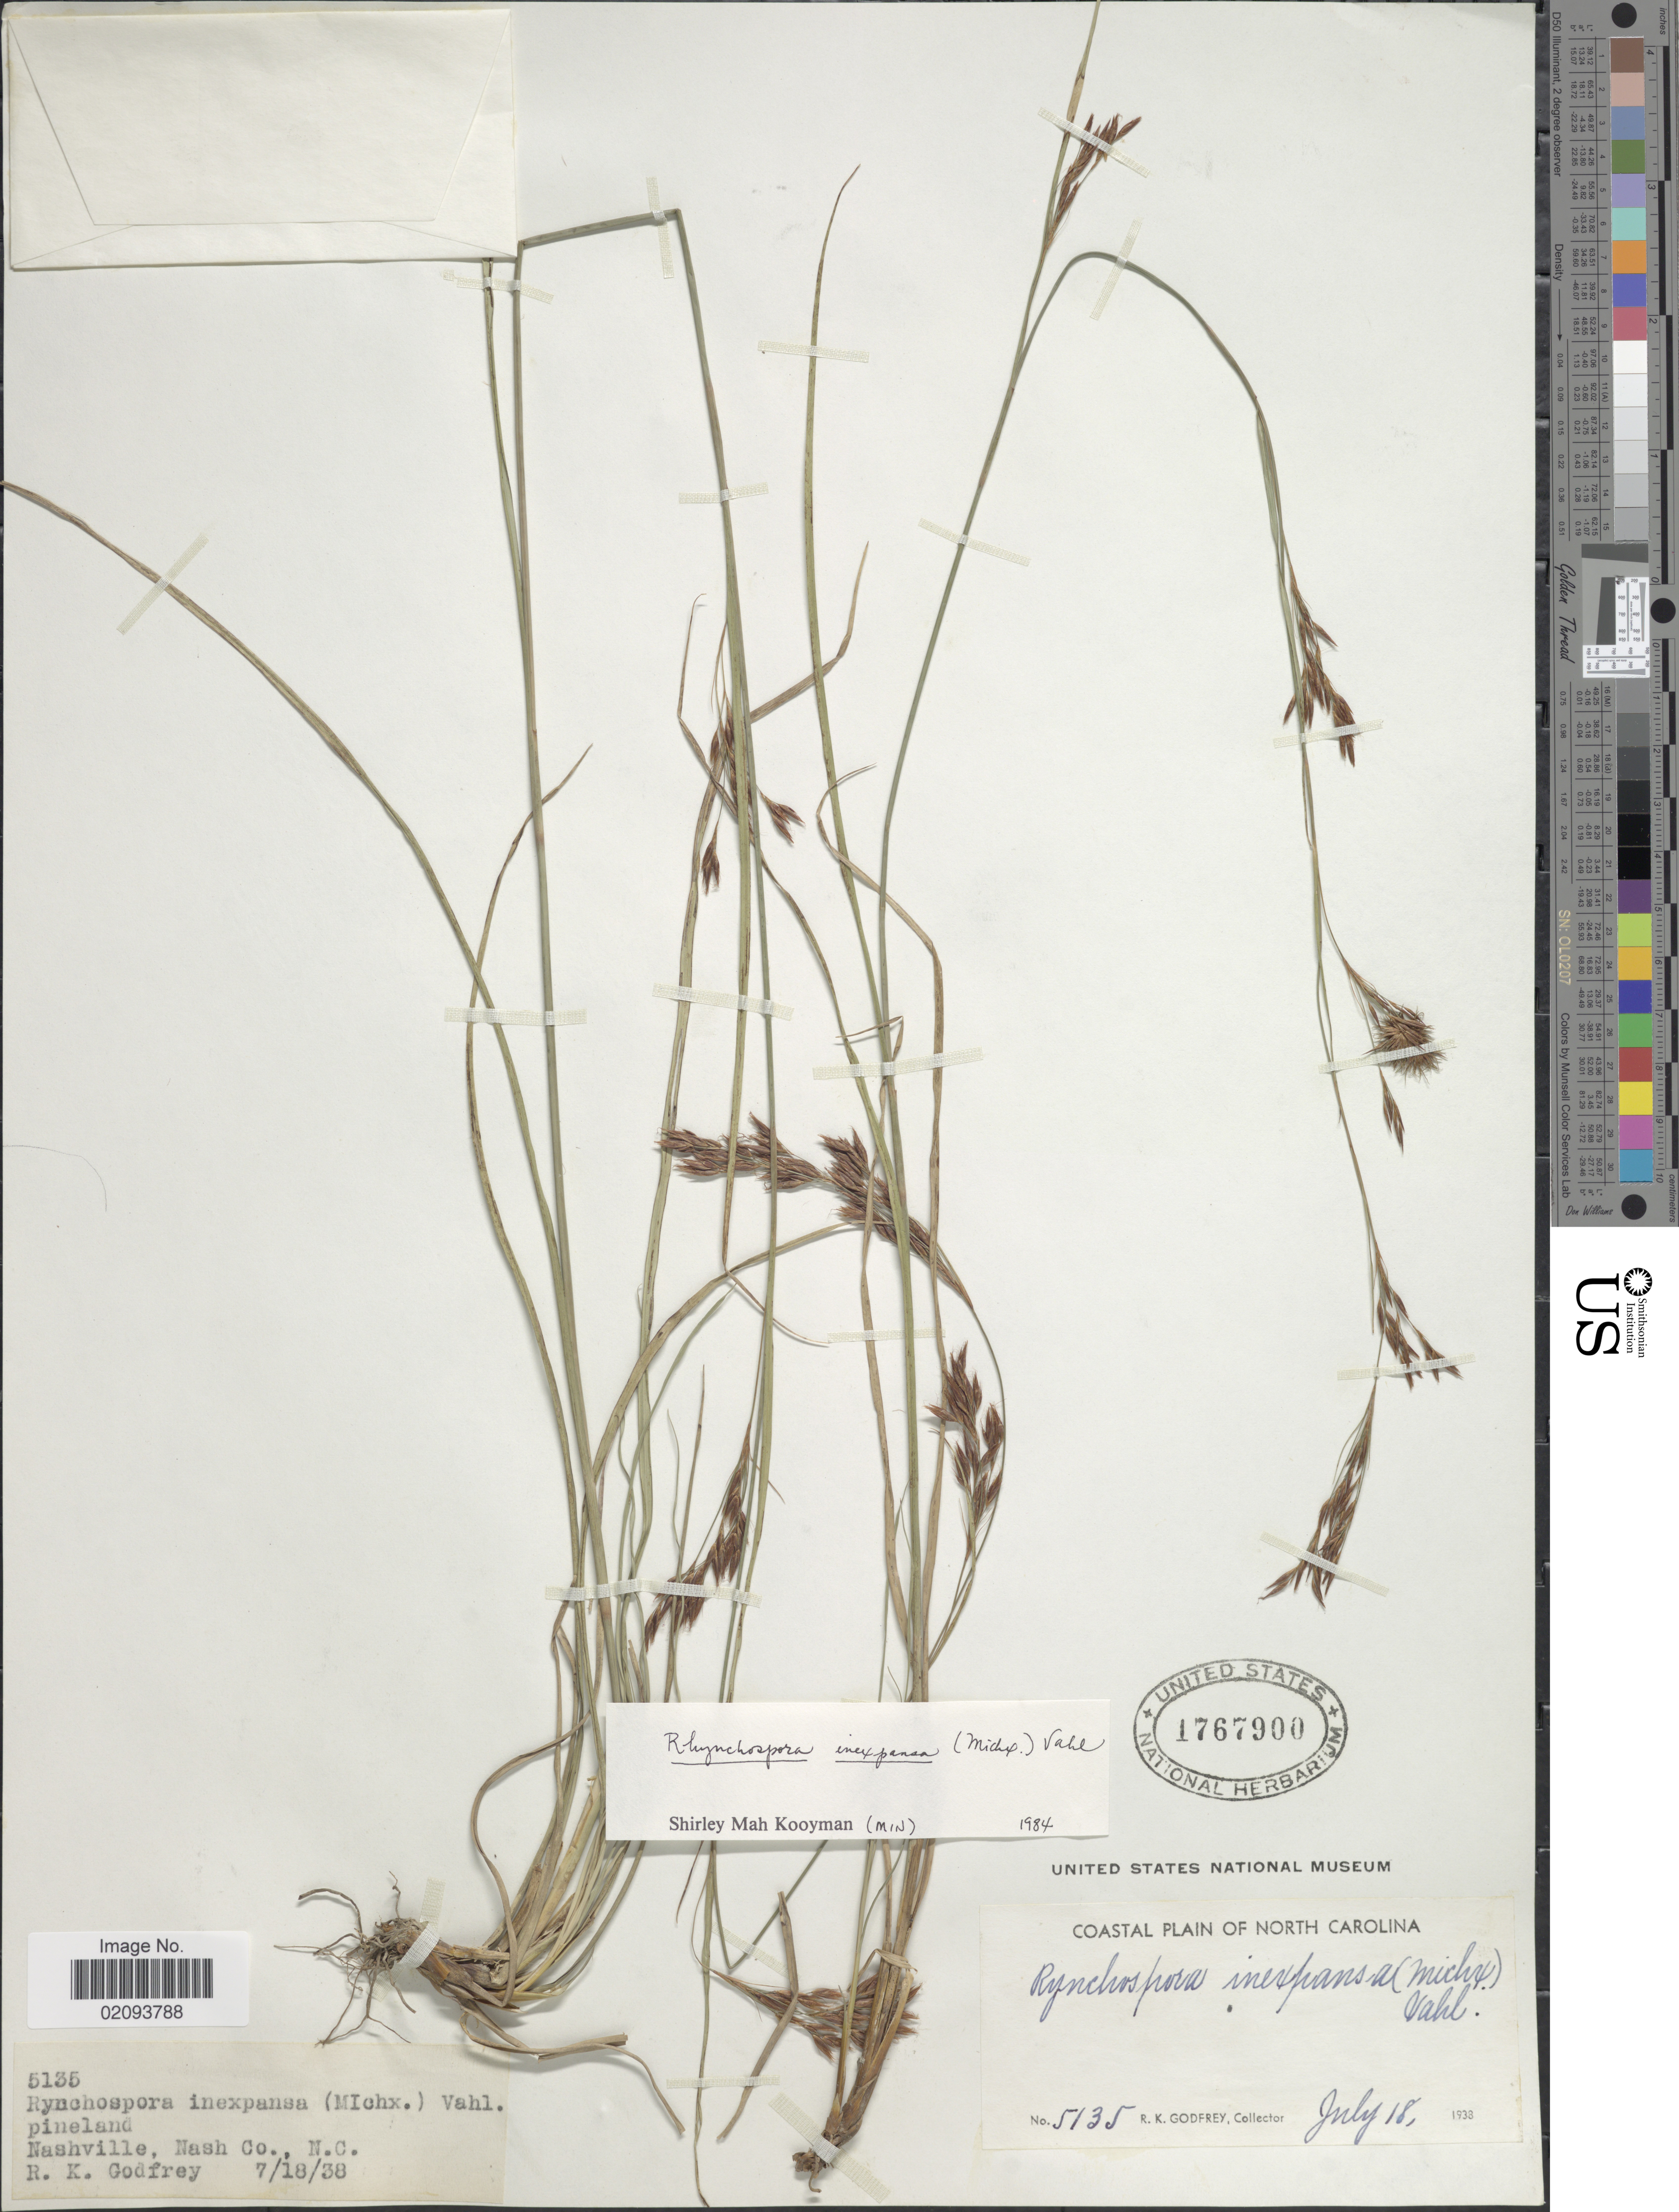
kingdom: Plantae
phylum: Tracheophyta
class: Liliopsida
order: Poales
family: Cyperaceae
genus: Rhynchospora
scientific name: Rhynchospora inexpansa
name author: (Michx.) Vahl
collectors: R. K. Godfrey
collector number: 5135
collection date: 1938-07-18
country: United States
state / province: North Carolina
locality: Coastal Plain of North Carolina. Pineland, Nashville, Nash Co.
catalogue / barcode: US 1767900